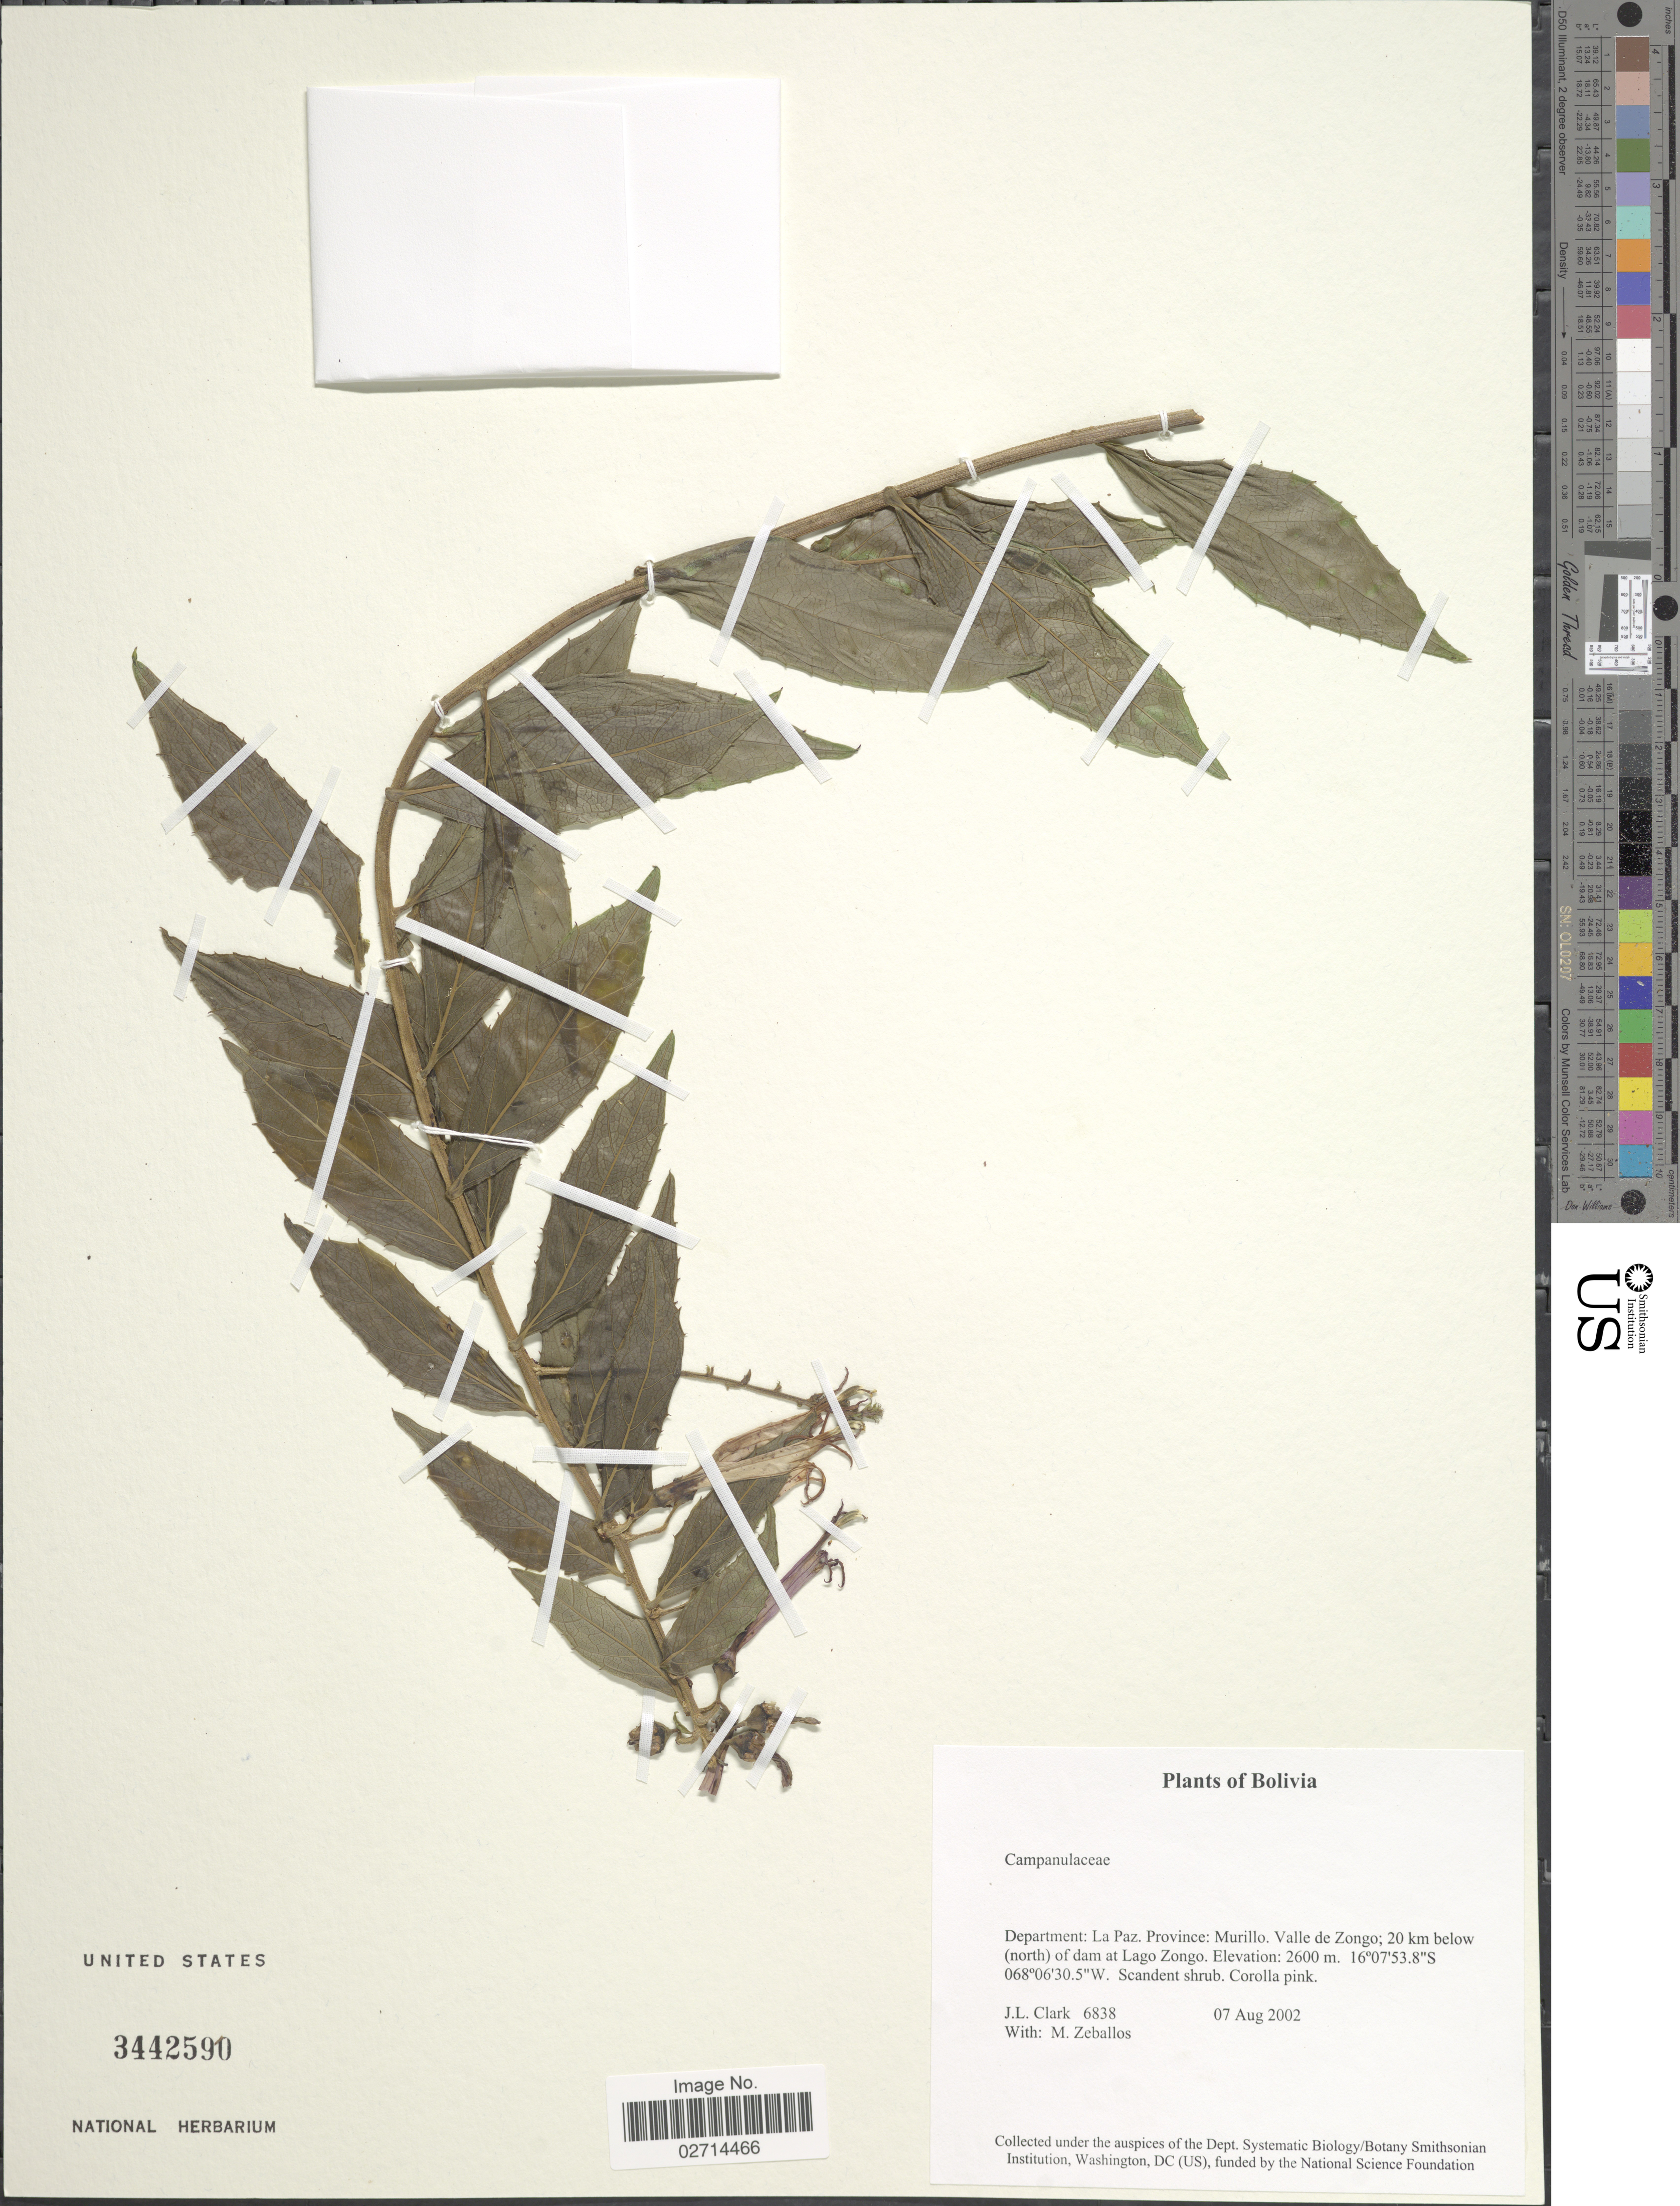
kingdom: Plantae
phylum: Tracheophyta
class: Magnoliopsida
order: Asterales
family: Campanulaceae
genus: Siphocampylus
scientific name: Siphocampylus sp.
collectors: J. L. Clark & M. Zeballos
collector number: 6838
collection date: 2002-08-07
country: Bolivia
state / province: La Paz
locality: Province: Murillo, Valle de Zongo; 20 km below (north) of dam at Lago Zongo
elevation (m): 2600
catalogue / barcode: US 3442590